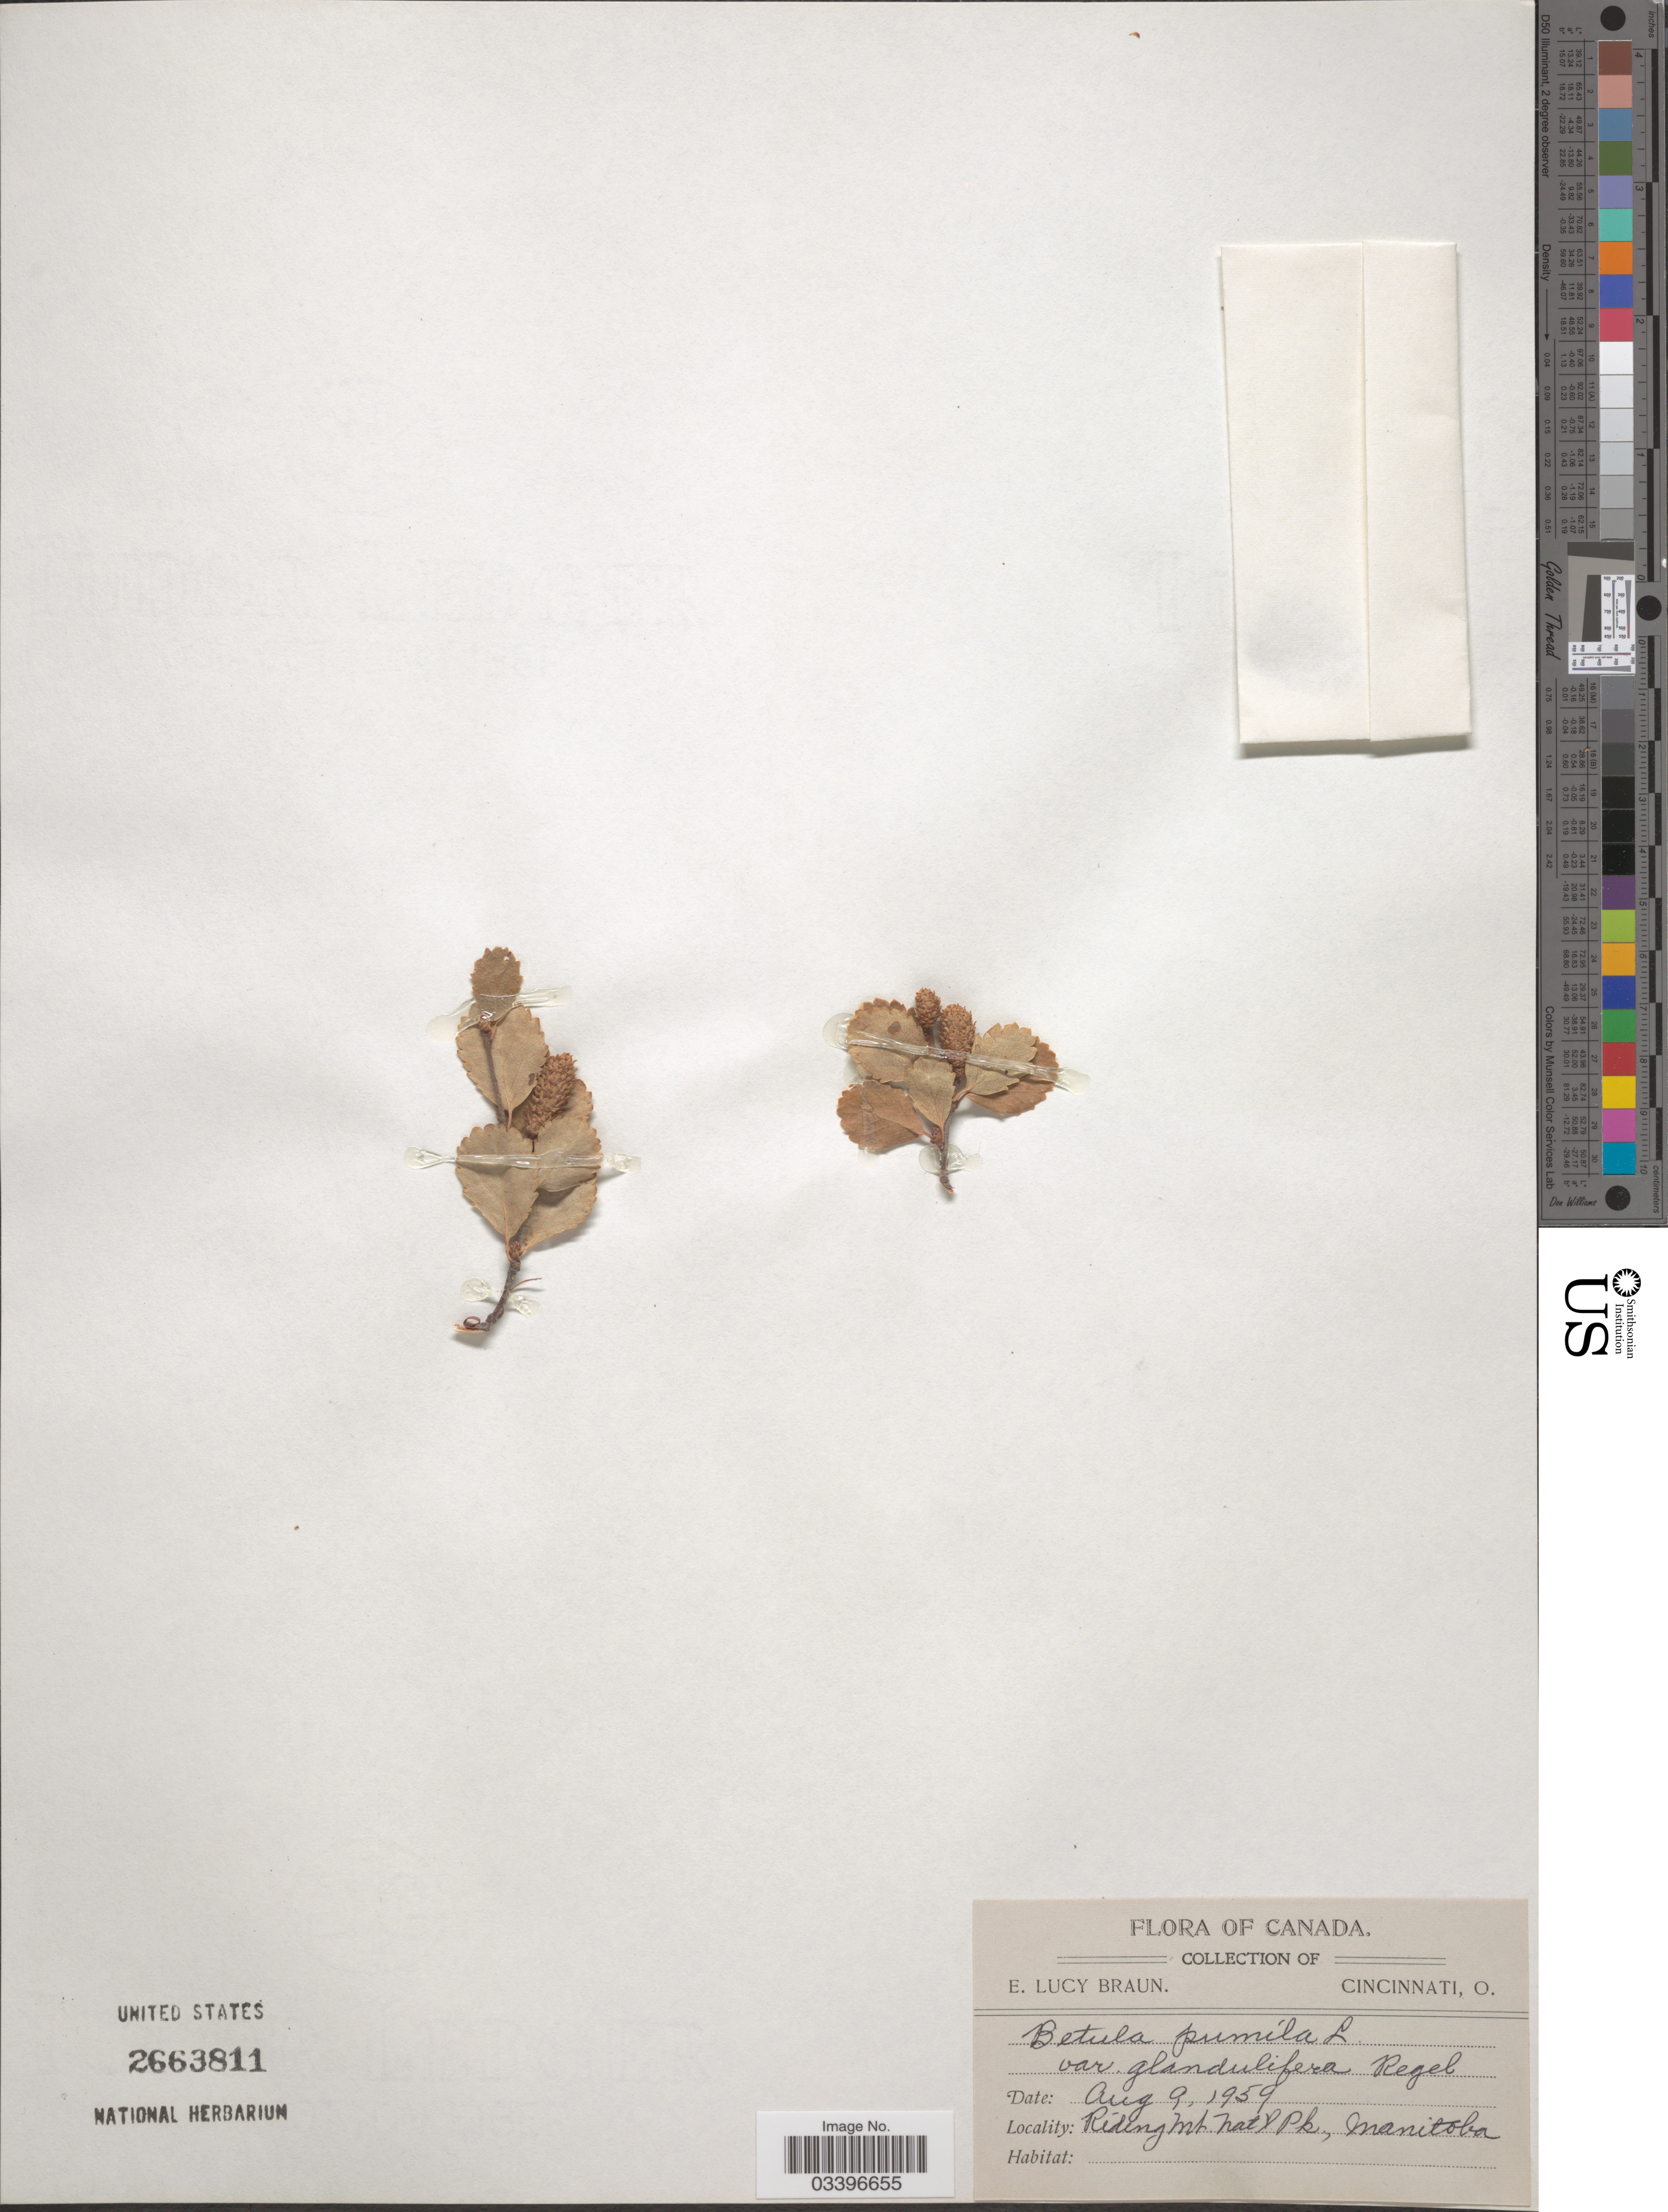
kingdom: Plantae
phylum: Tracheophyta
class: Magnoliopsida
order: Fagales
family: Betulaceae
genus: Betula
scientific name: Betula pumila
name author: L.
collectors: E. L. Braun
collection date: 1959-08-09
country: Canada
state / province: Manitoba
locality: Riding Mt. Nat'l Pk.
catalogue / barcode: US 2663811